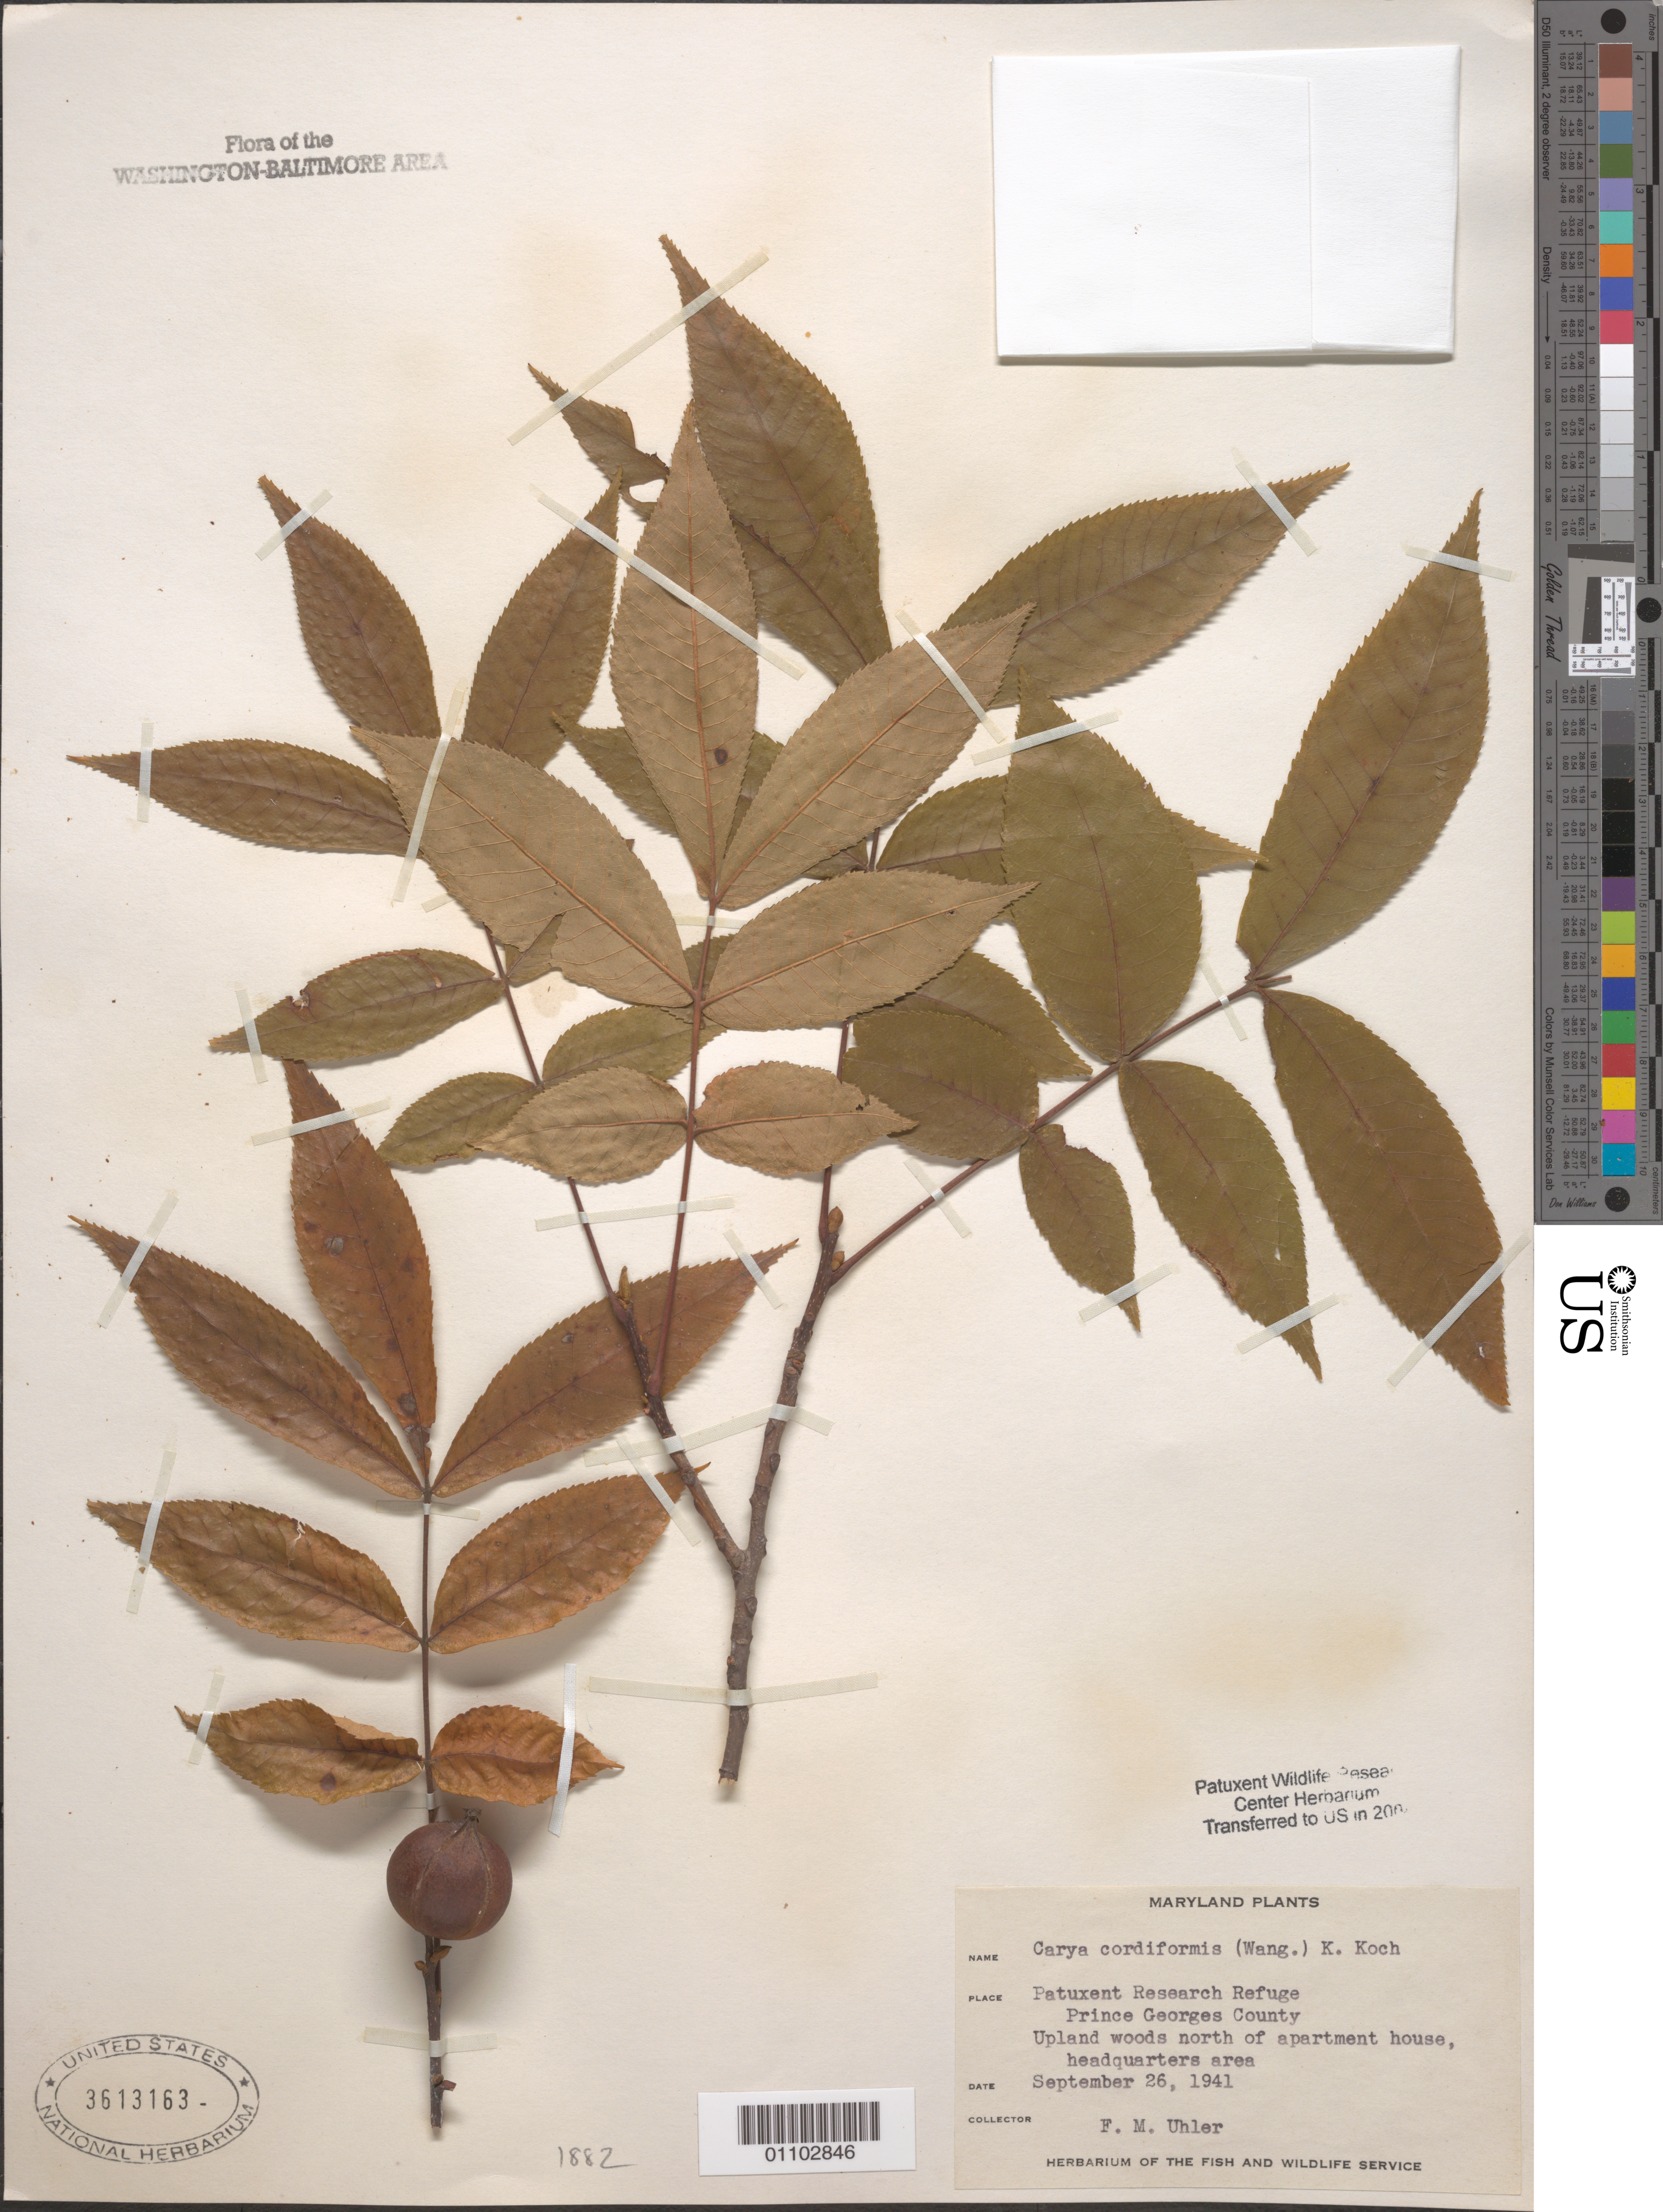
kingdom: Plantae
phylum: Tracheophyta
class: Magnoliopsida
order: Fagales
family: Juglandaceae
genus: Carya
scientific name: Carya cordiformis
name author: (Wangenh.) K. Koch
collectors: F. Uhler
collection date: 1941-09-26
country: United States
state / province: Maryland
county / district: Prince George's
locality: Patuxent Research Refuge, north of apartment house, headquarters area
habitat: Upland woods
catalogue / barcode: US 3613163